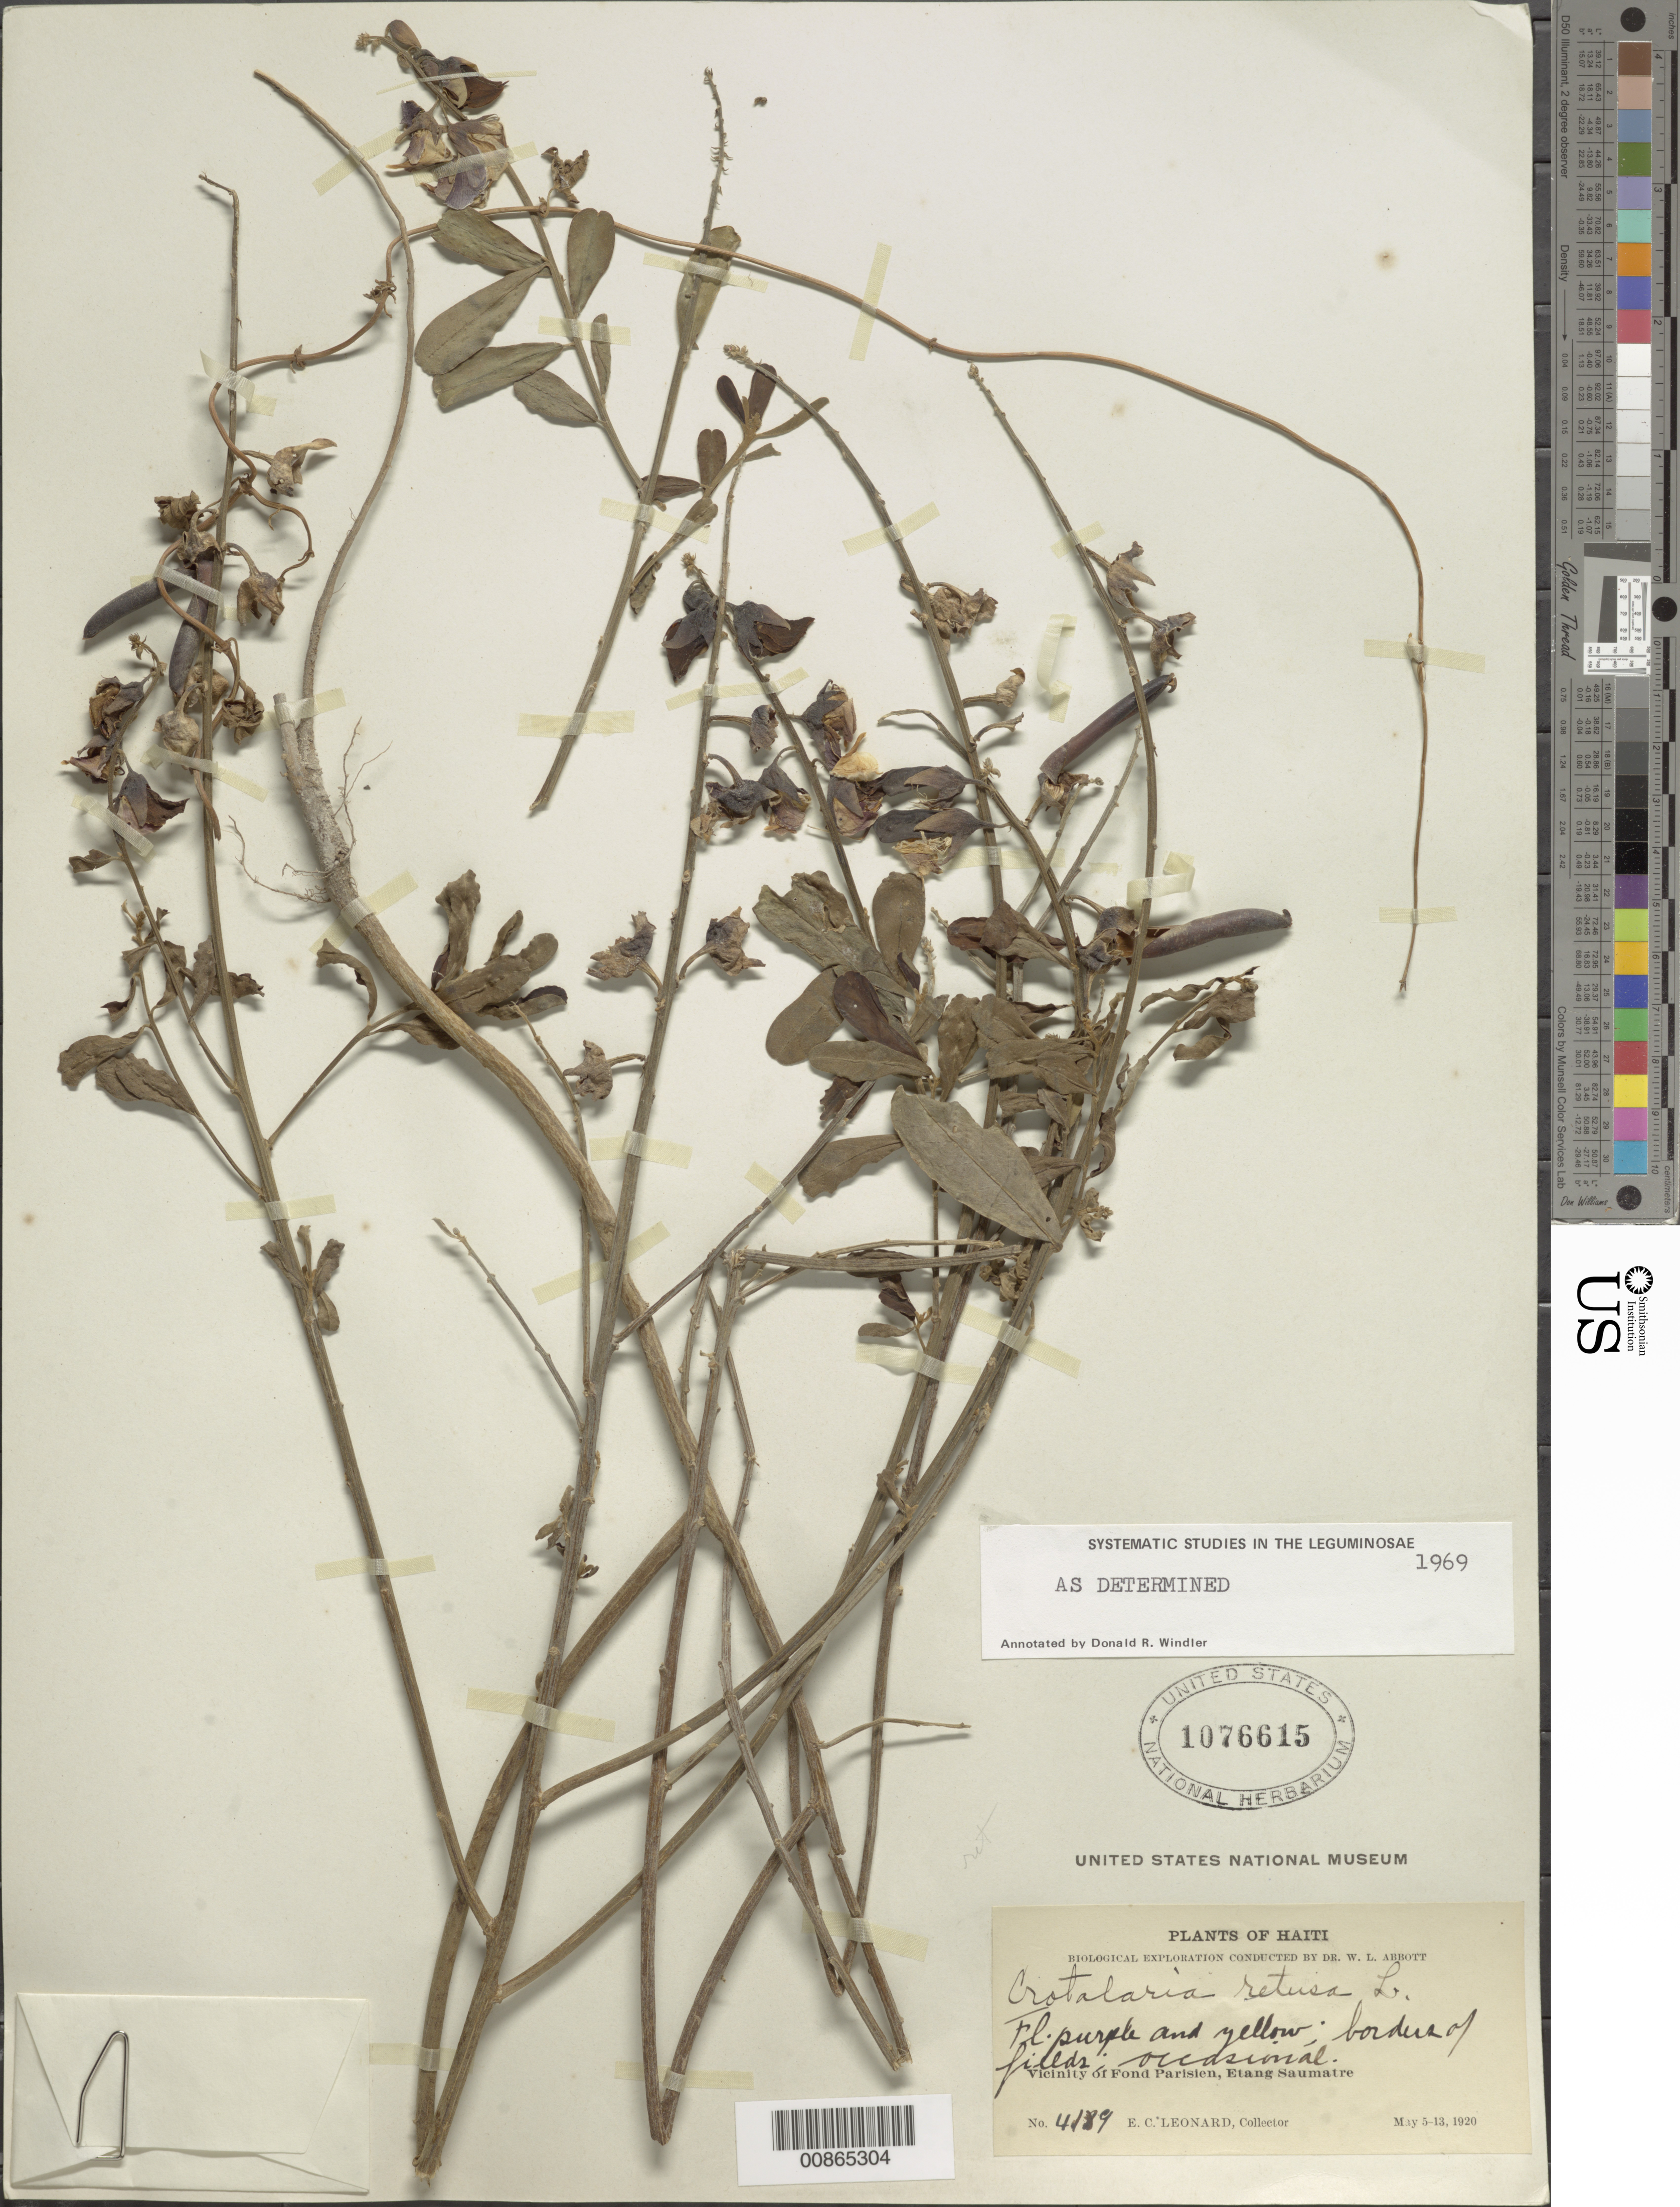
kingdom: Plantae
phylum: Tracheophyta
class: Magnoliopsida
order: Fabales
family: Fabaceae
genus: Crotalaria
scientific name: Crotalaria retusa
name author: L.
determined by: Windler, D. R.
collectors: E. C. Leonard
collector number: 4189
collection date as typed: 05 May 1920 to 13 May 1920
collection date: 1920-05-05/1920-05-13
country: Haiti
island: Hispaniola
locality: Vicinity of Fond Parisien, Etang Saumatre.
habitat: Borders of fields.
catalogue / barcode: US 1076615